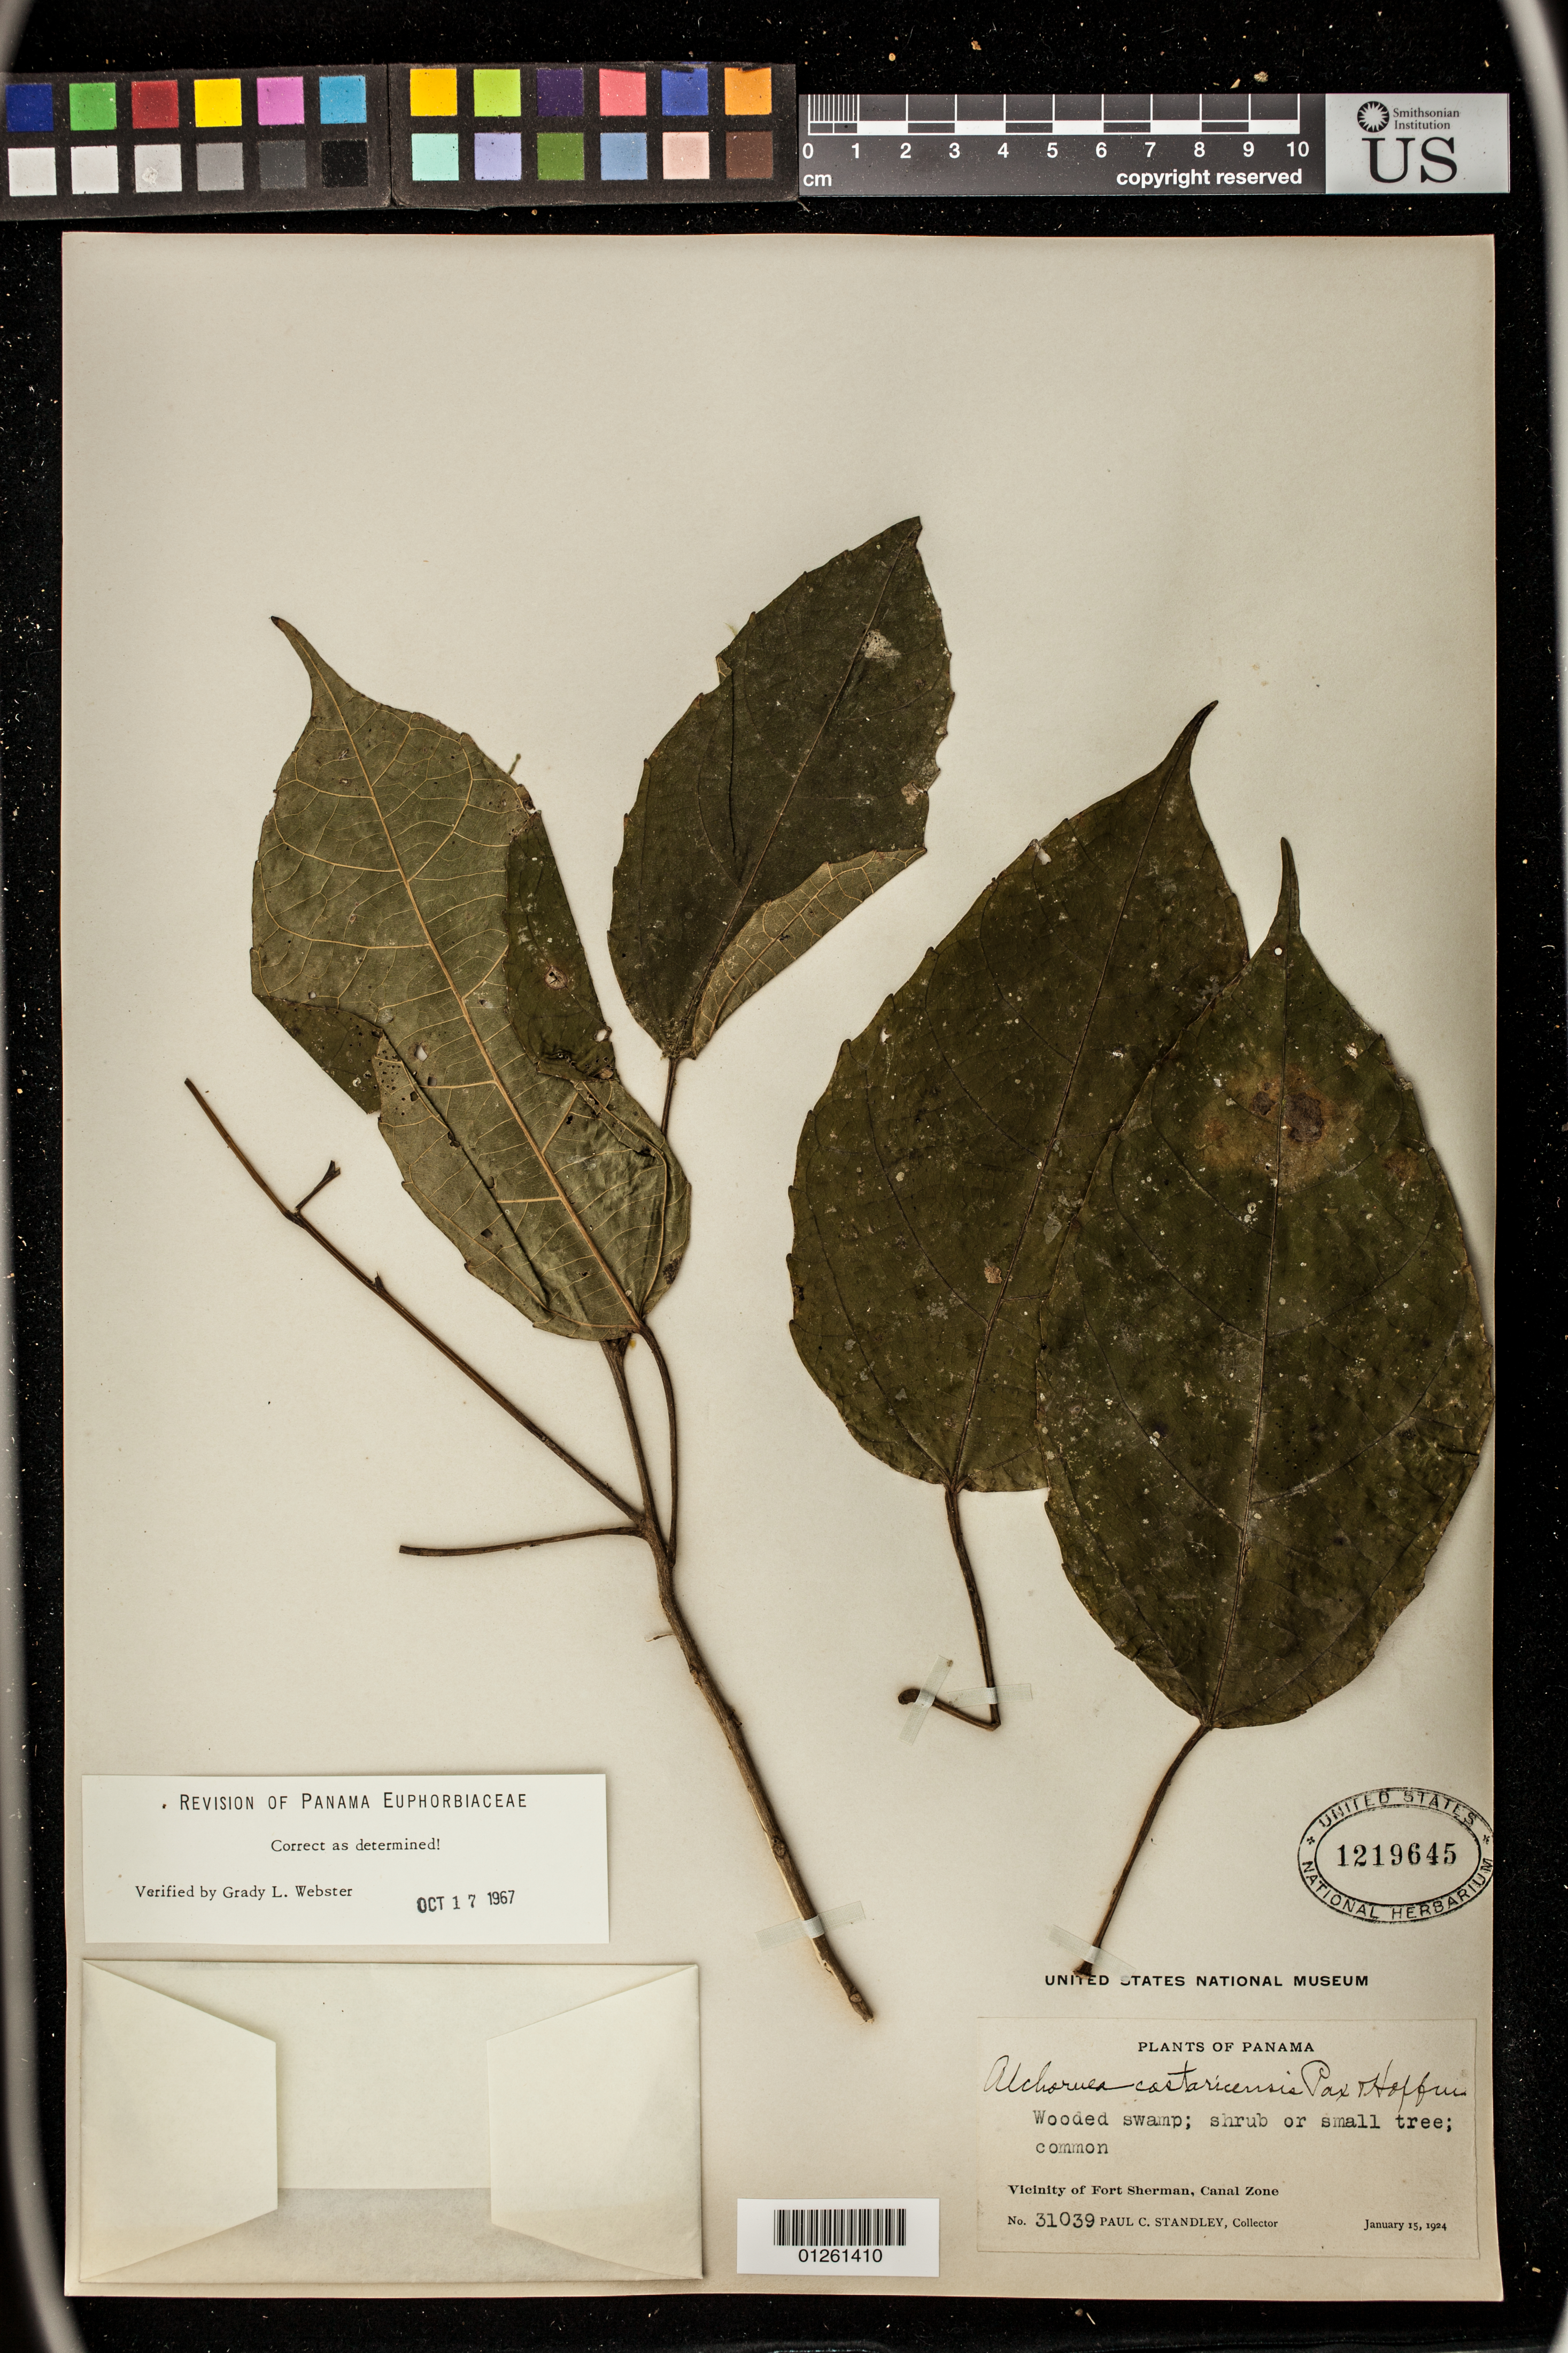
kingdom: Plantae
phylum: Tracheophyta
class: Magnoliopsida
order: Malpighiales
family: Euphorbiaceae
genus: Alchornea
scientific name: Alchornea costaricensis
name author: Pax & K. Hoffm. in Engl.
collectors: P. C. Standley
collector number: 31039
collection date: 1924-01-15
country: Panama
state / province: Colón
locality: Vicinity of Fort Sherman, Canal Zone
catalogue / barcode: US 1219645